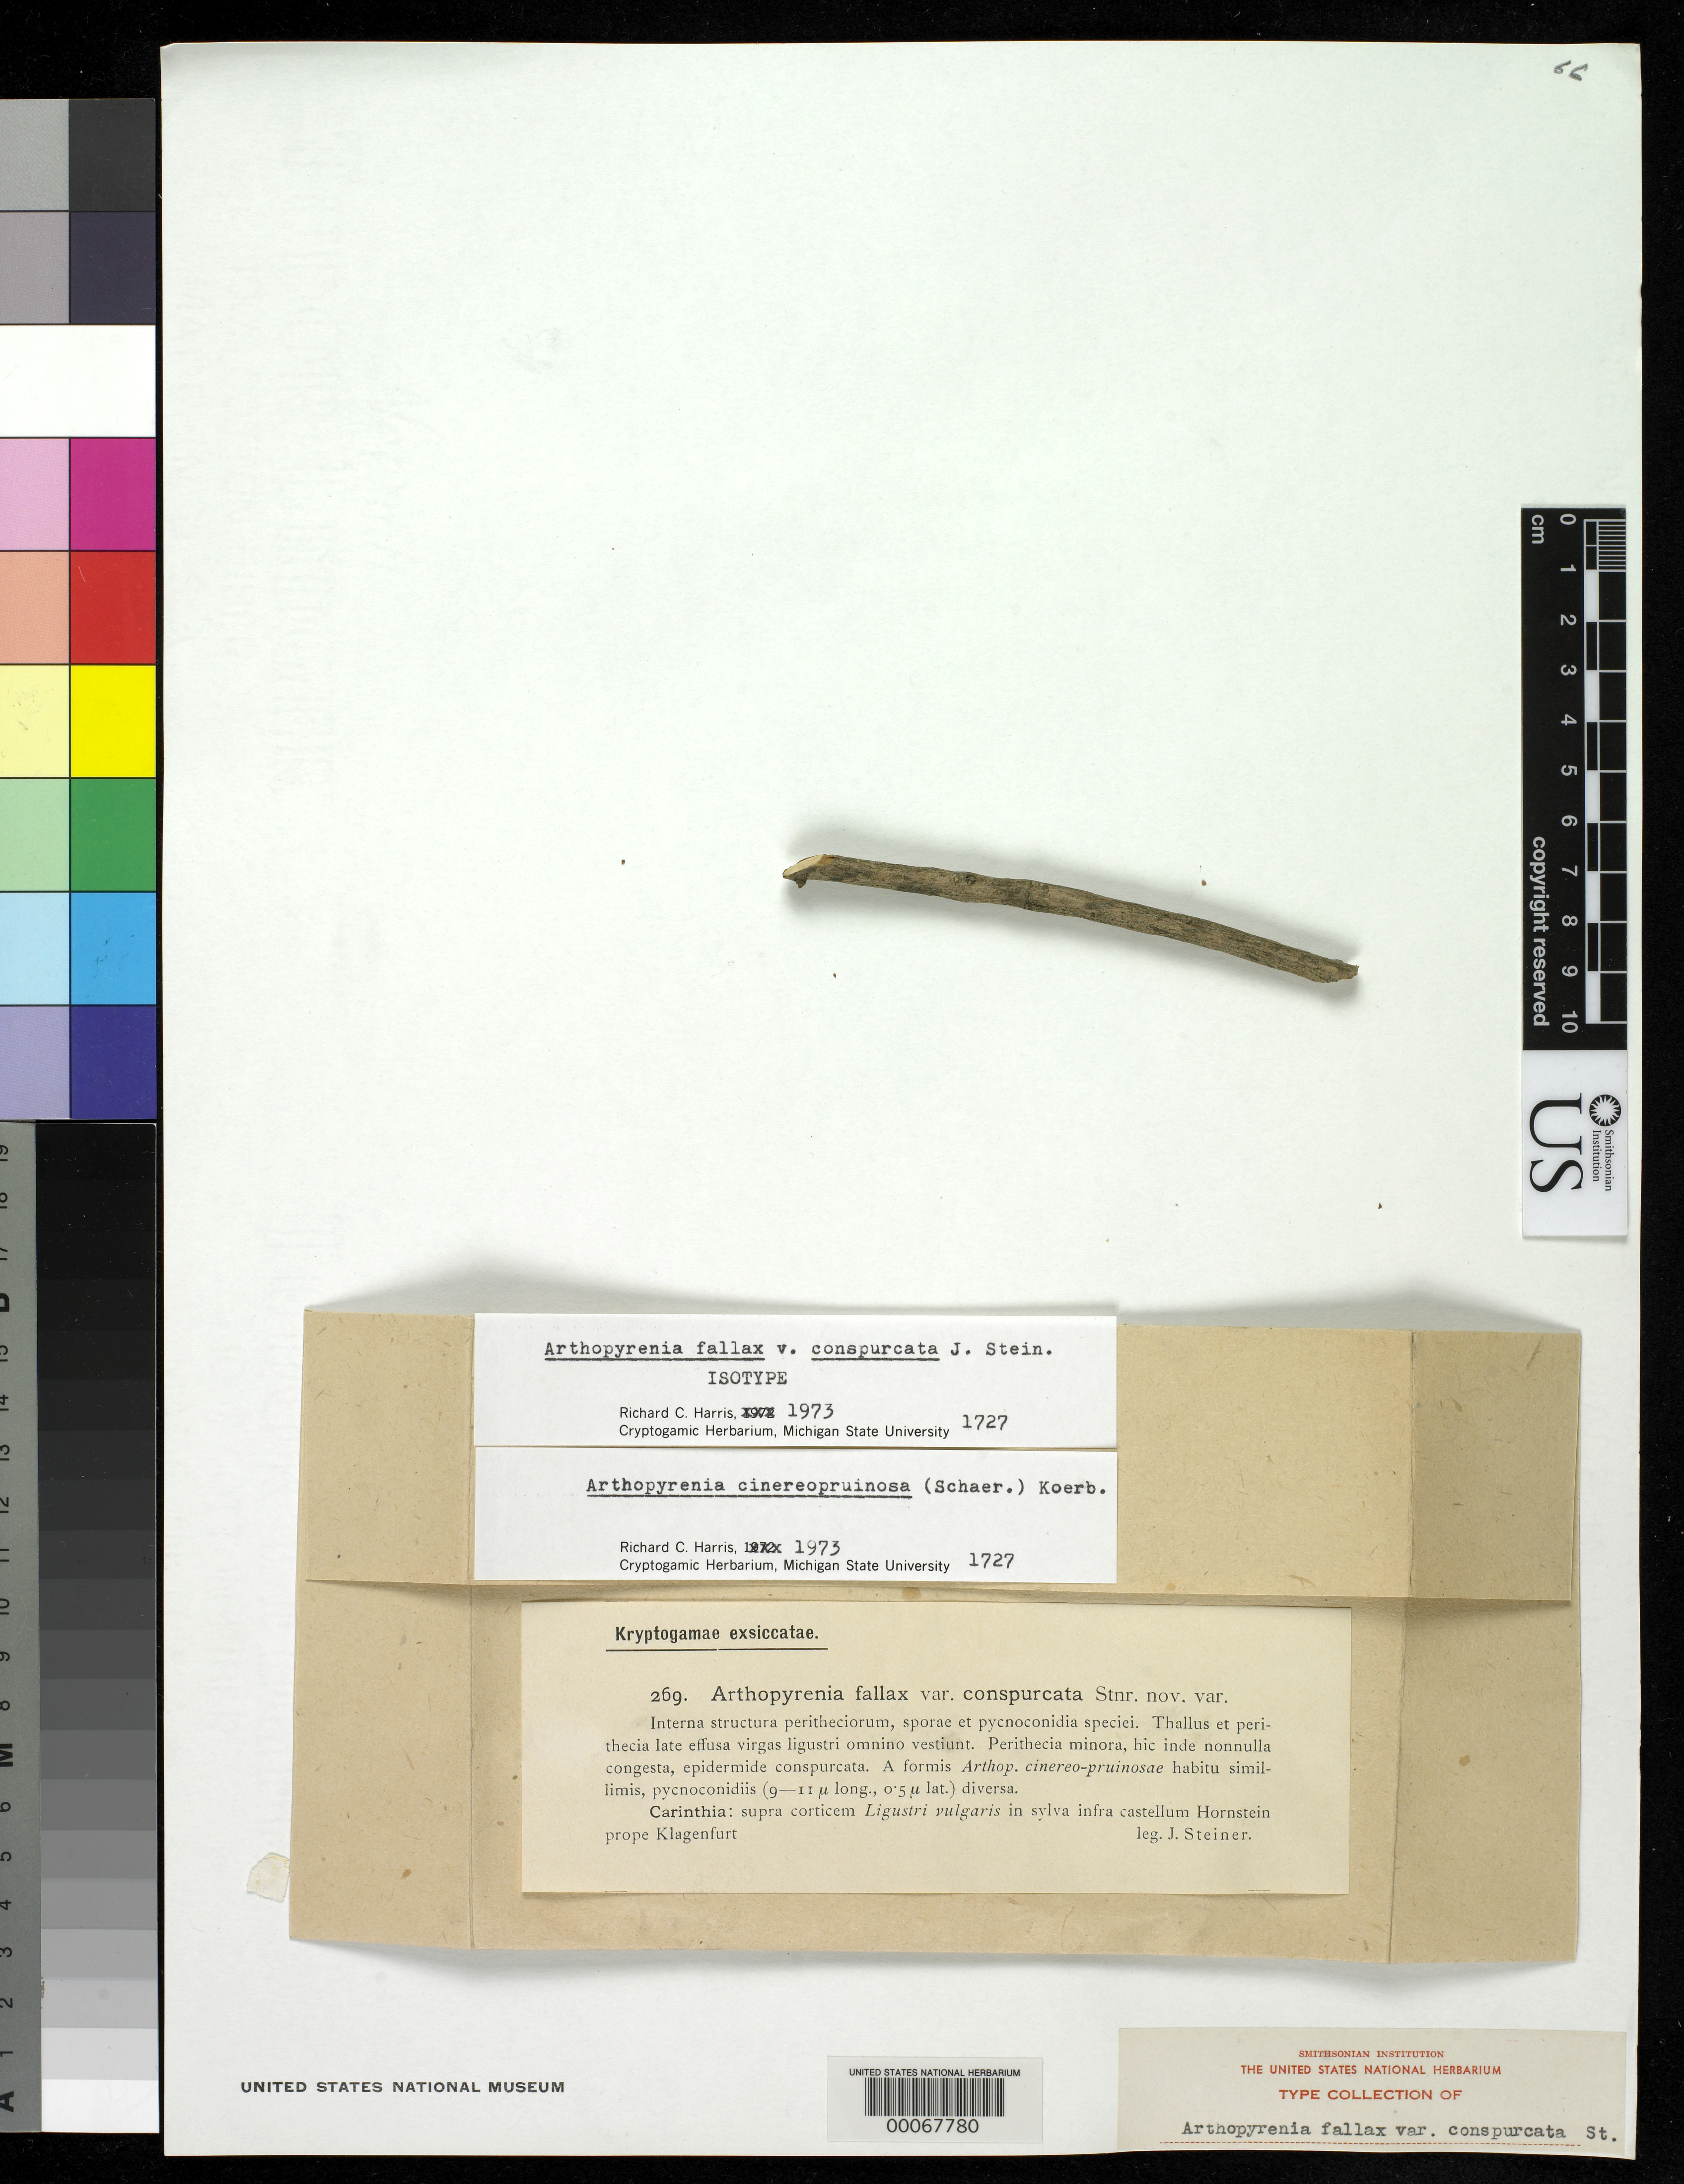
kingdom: Fungi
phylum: Ascomycota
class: Dothideomycetes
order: Pleosporales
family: Arthopyreniaceae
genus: Arthopyrenia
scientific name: Arthopyrenia fallax var. conspurcata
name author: J. Steiner in Beck & Zahlbr.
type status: Isotype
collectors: J. Steiner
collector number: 269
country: Austria